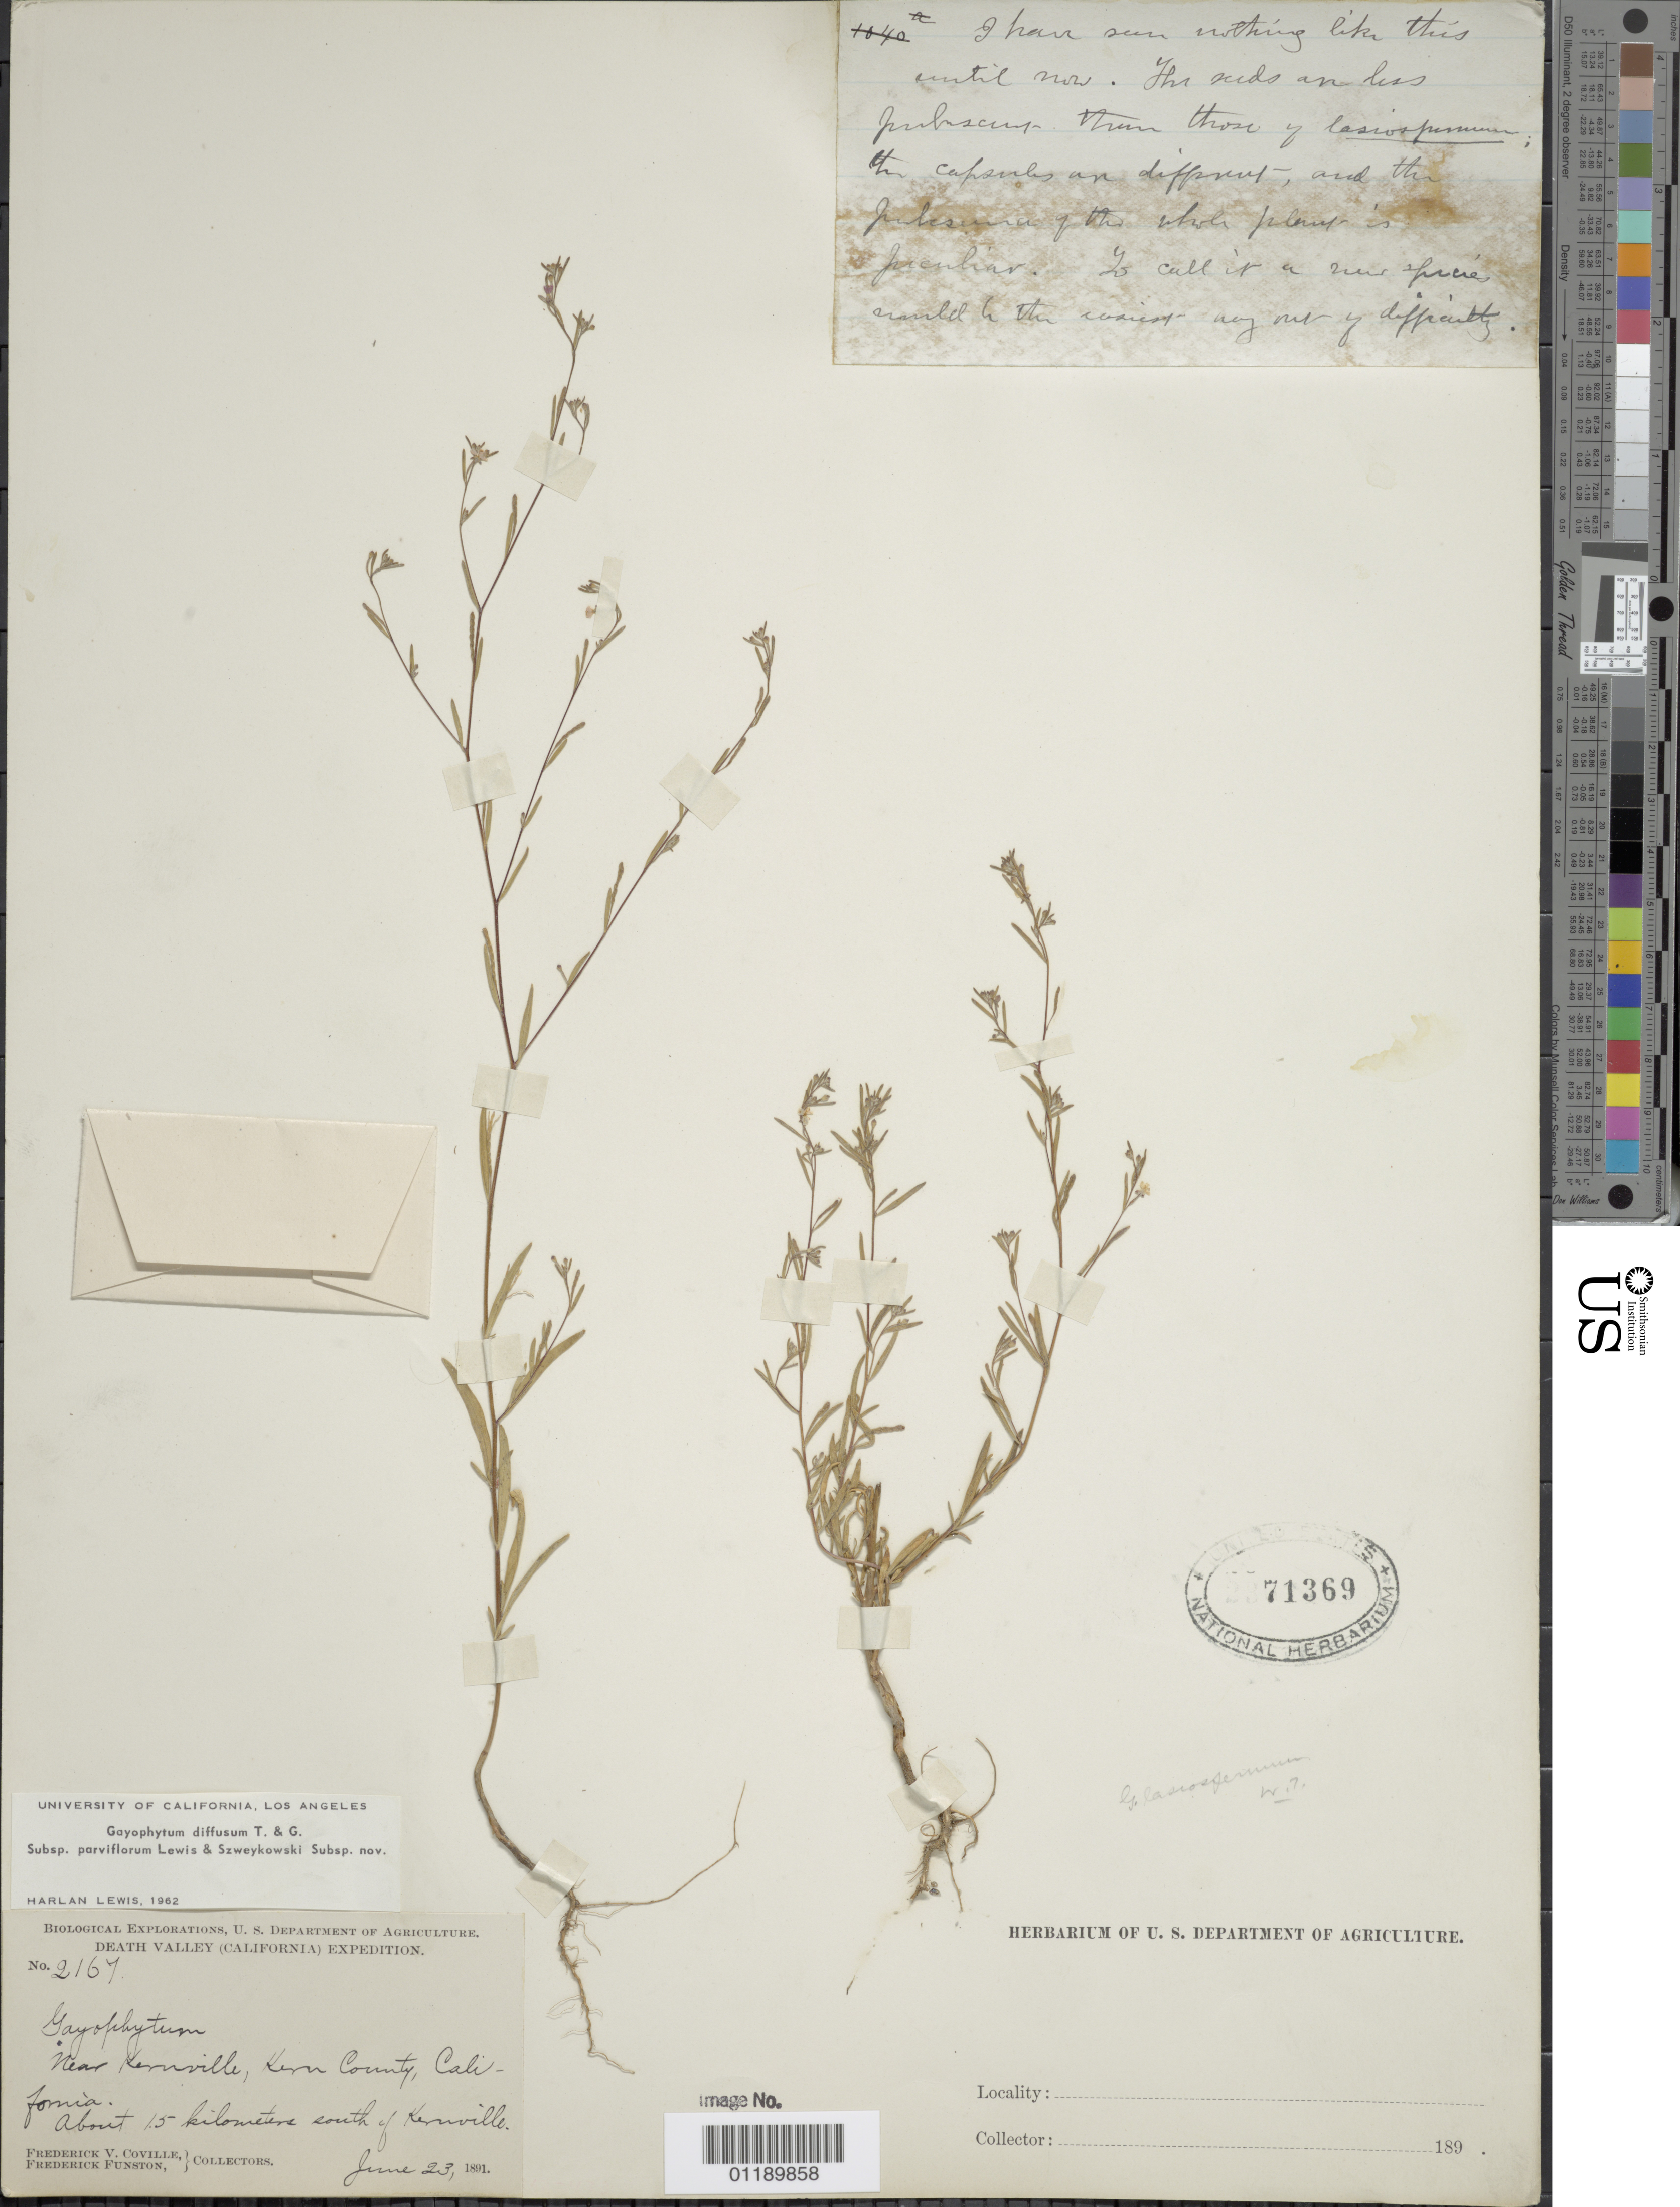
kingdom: Plantae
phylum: Tracheophyta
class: Magnoliopsida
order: Myrtales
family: Onagraceae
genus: Gayophytum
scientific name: Gayophytum diffusum subsp. parviflorum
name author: F. H. Lewis & Szweyk.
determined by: Lewis, H.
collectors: F. V. Coville & F. Funston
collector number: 2167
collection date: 1891-06-23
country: United States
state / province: California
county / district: Kern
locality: about 15 kilometrs south of Kernville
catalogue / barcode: US 71369